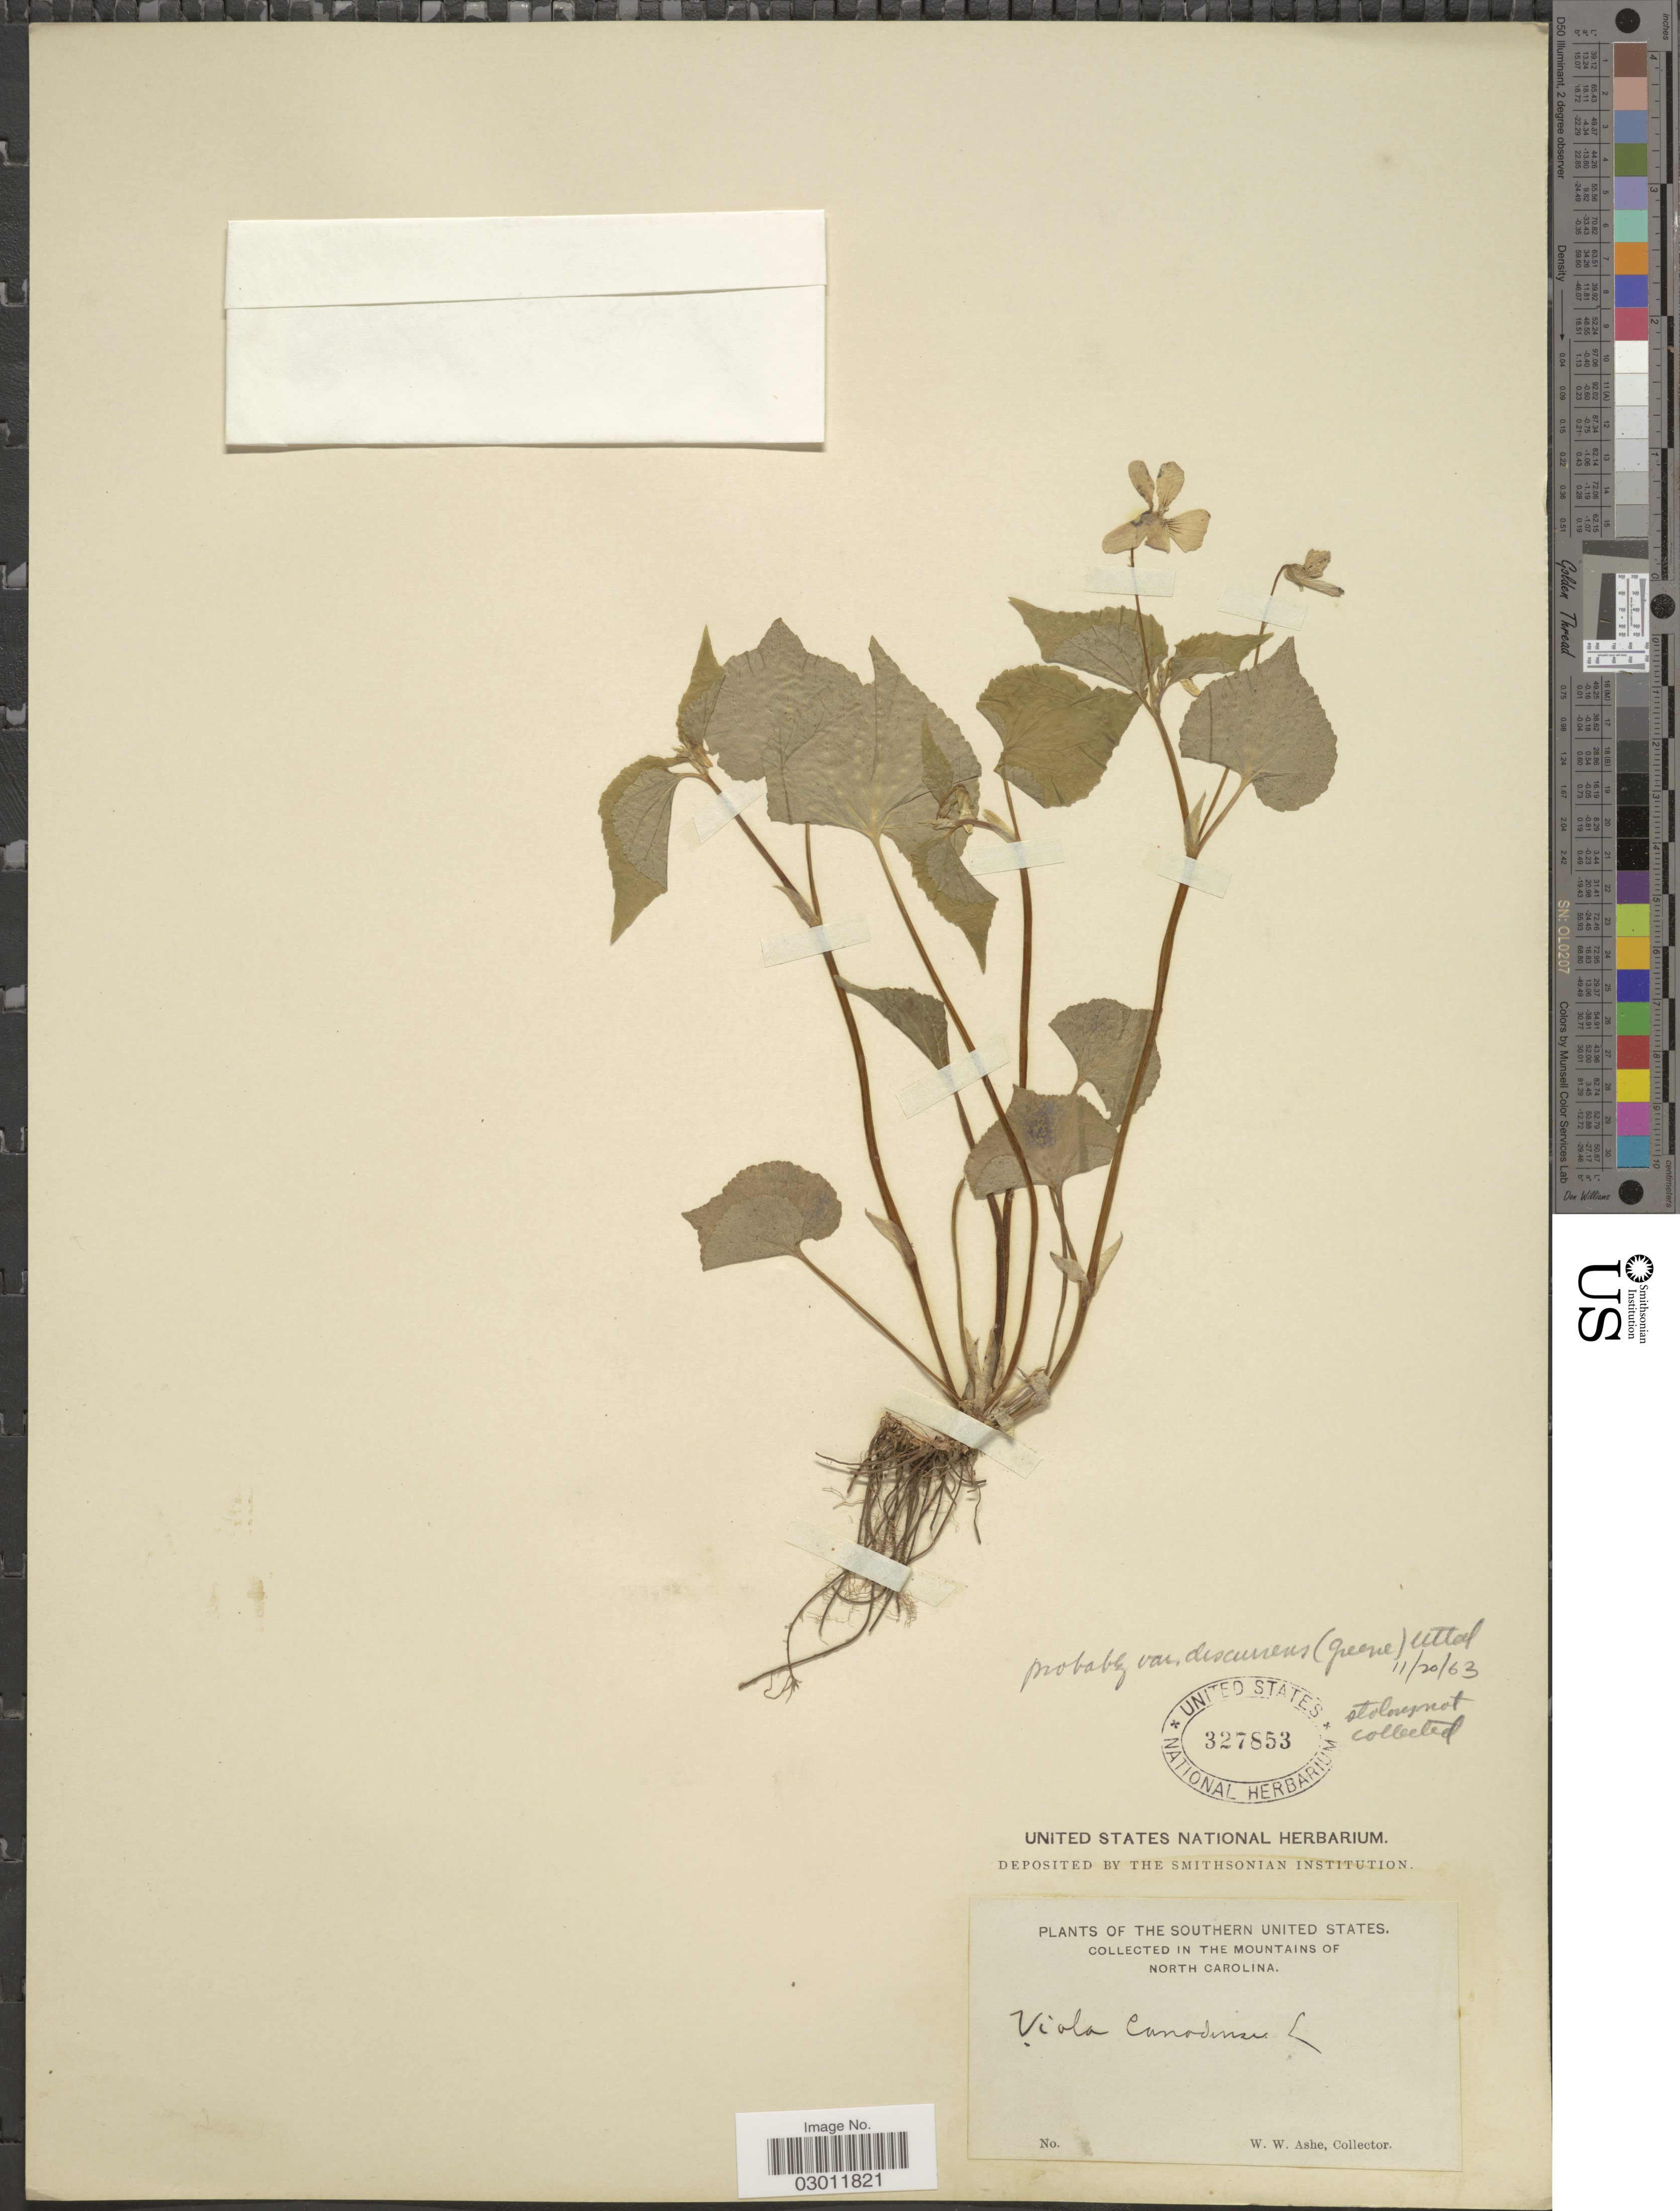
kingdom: Plantae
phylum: Tracheophyta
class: Magnoliopsida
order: Malpighiales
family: Violaceae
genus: Viola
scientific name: Viola canadensis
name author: L.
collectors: W. W. Ashe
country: United States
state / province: North Carolina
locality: The Southern United States. Mountains of North Carolina.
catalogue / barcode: US 327853